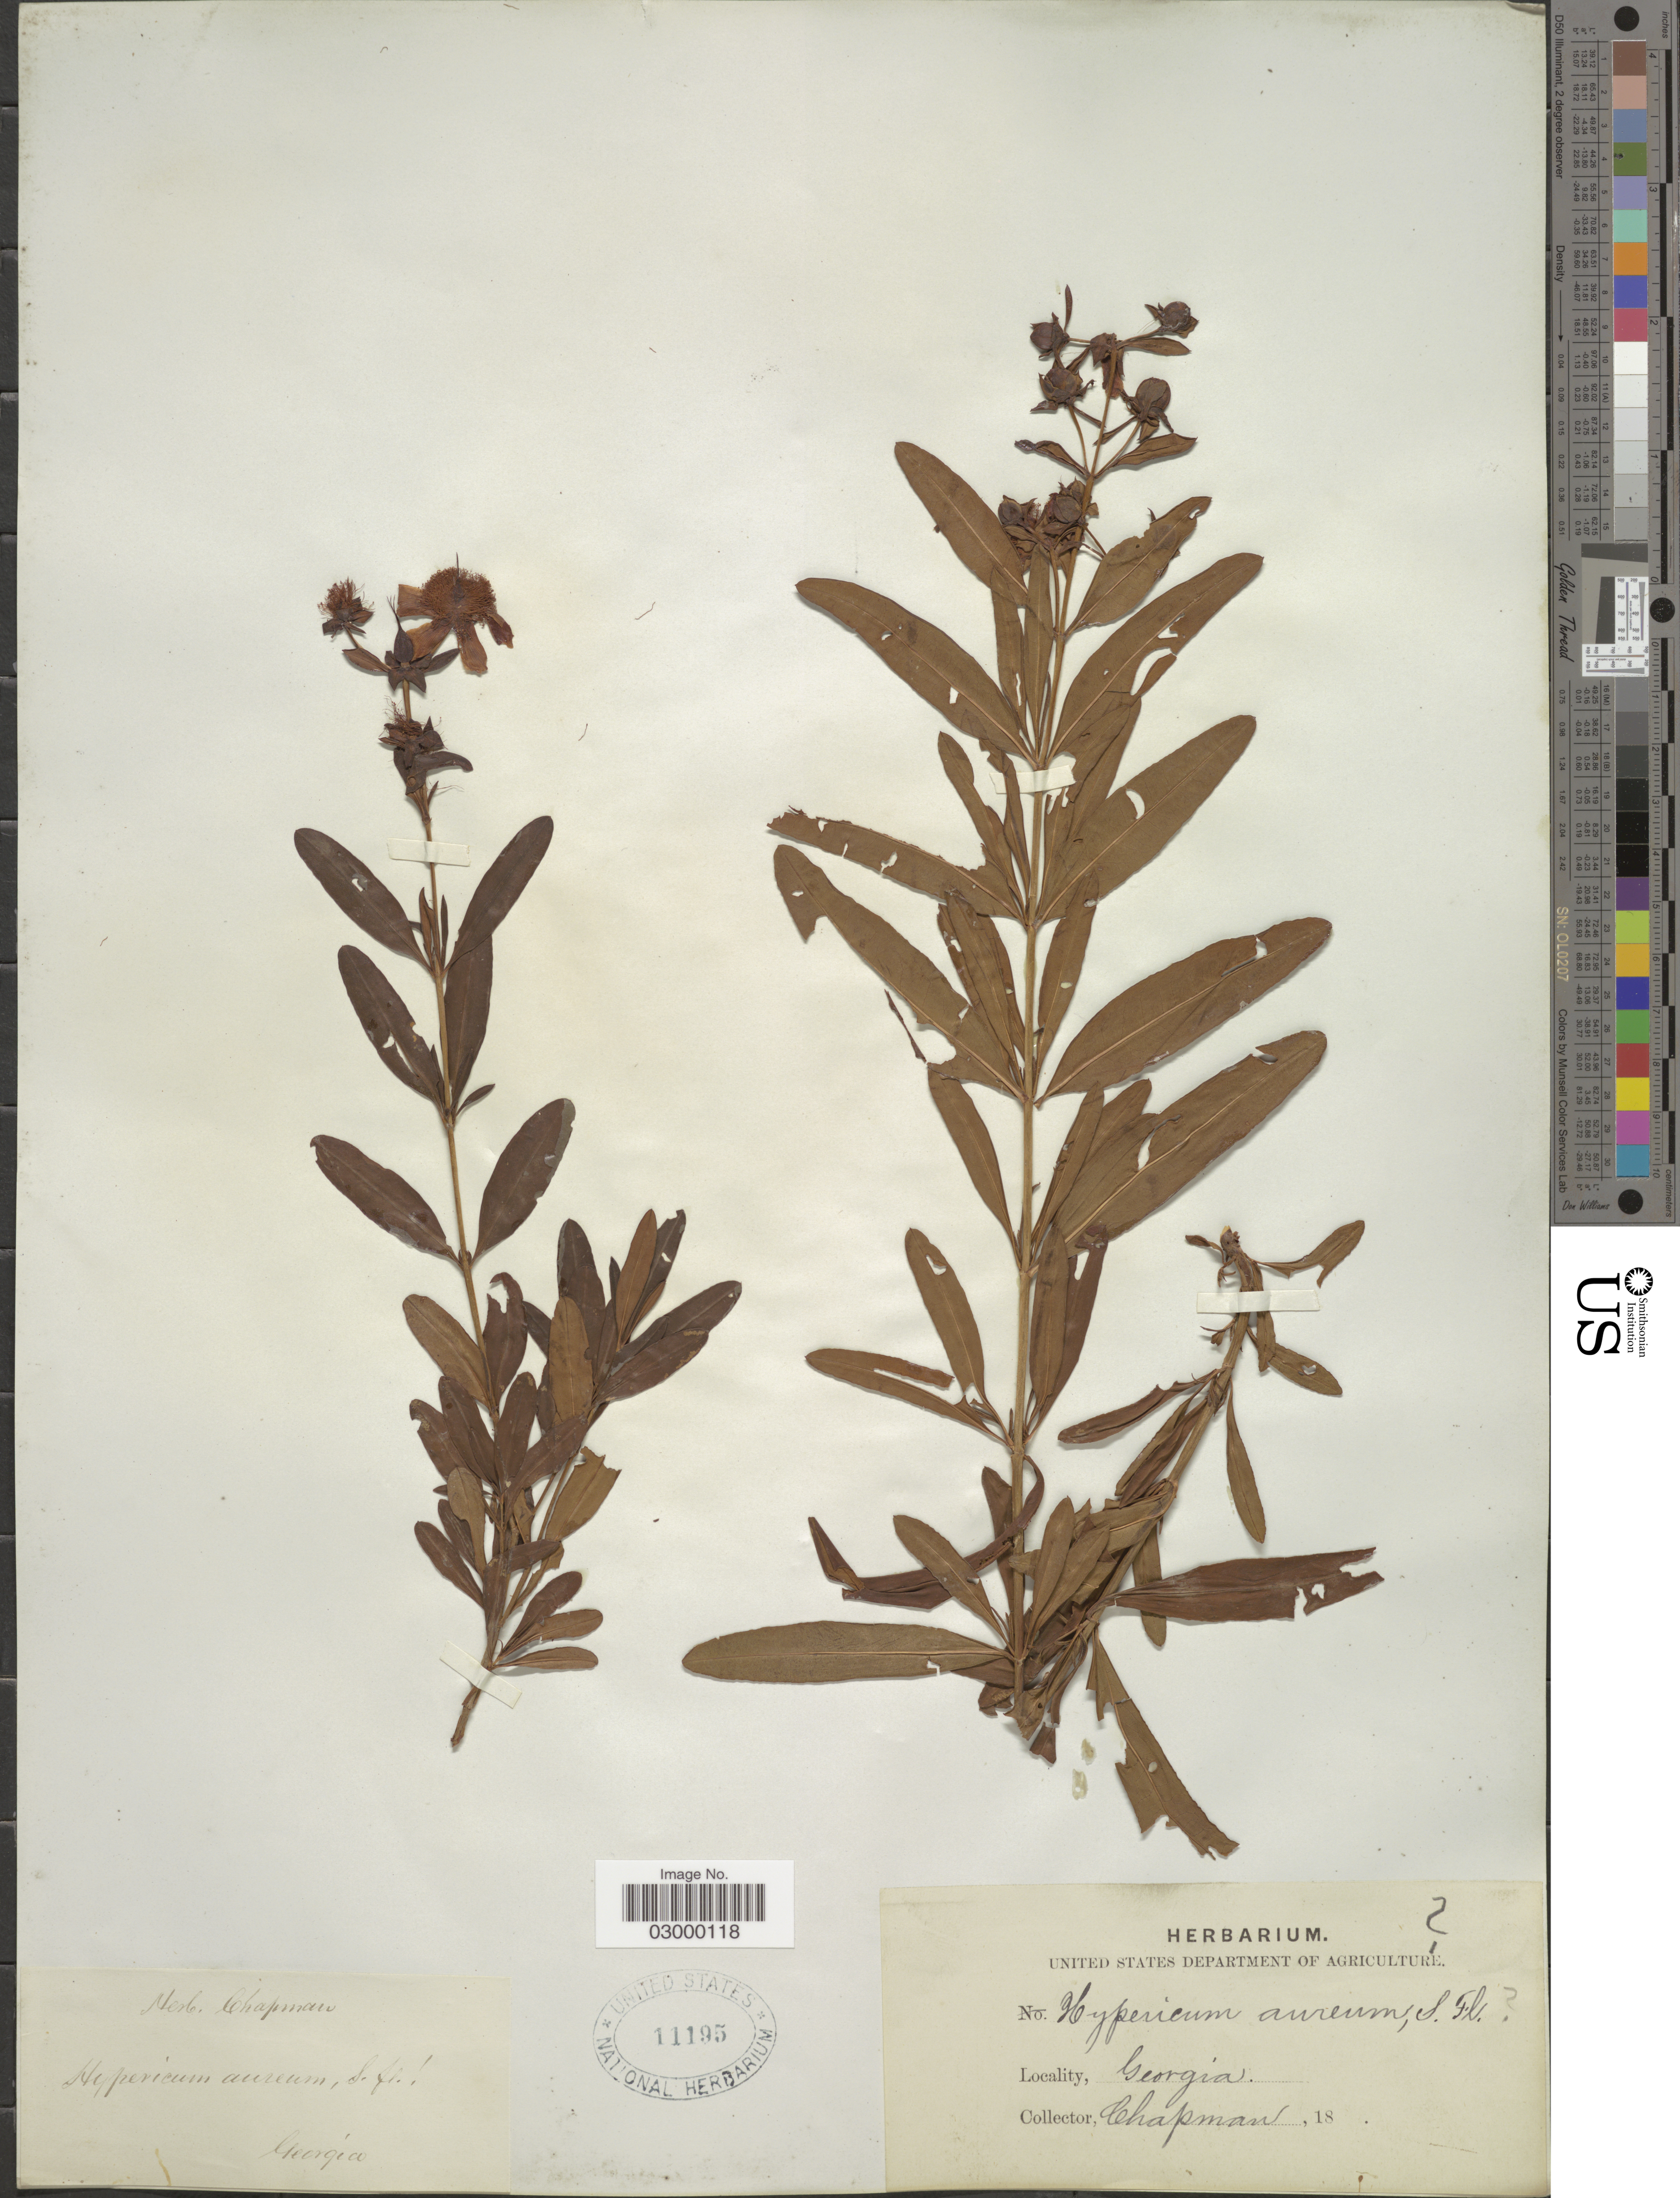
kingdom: Plantae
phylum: Tracheophyta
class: Magnoliopsida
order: Malpighiales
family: Hypericaceae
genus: Hypericum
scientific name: Hypericum aureum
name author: Lour.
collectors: A. Chapman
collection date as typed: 18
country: United States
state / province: Georgia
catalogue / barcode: US 11195